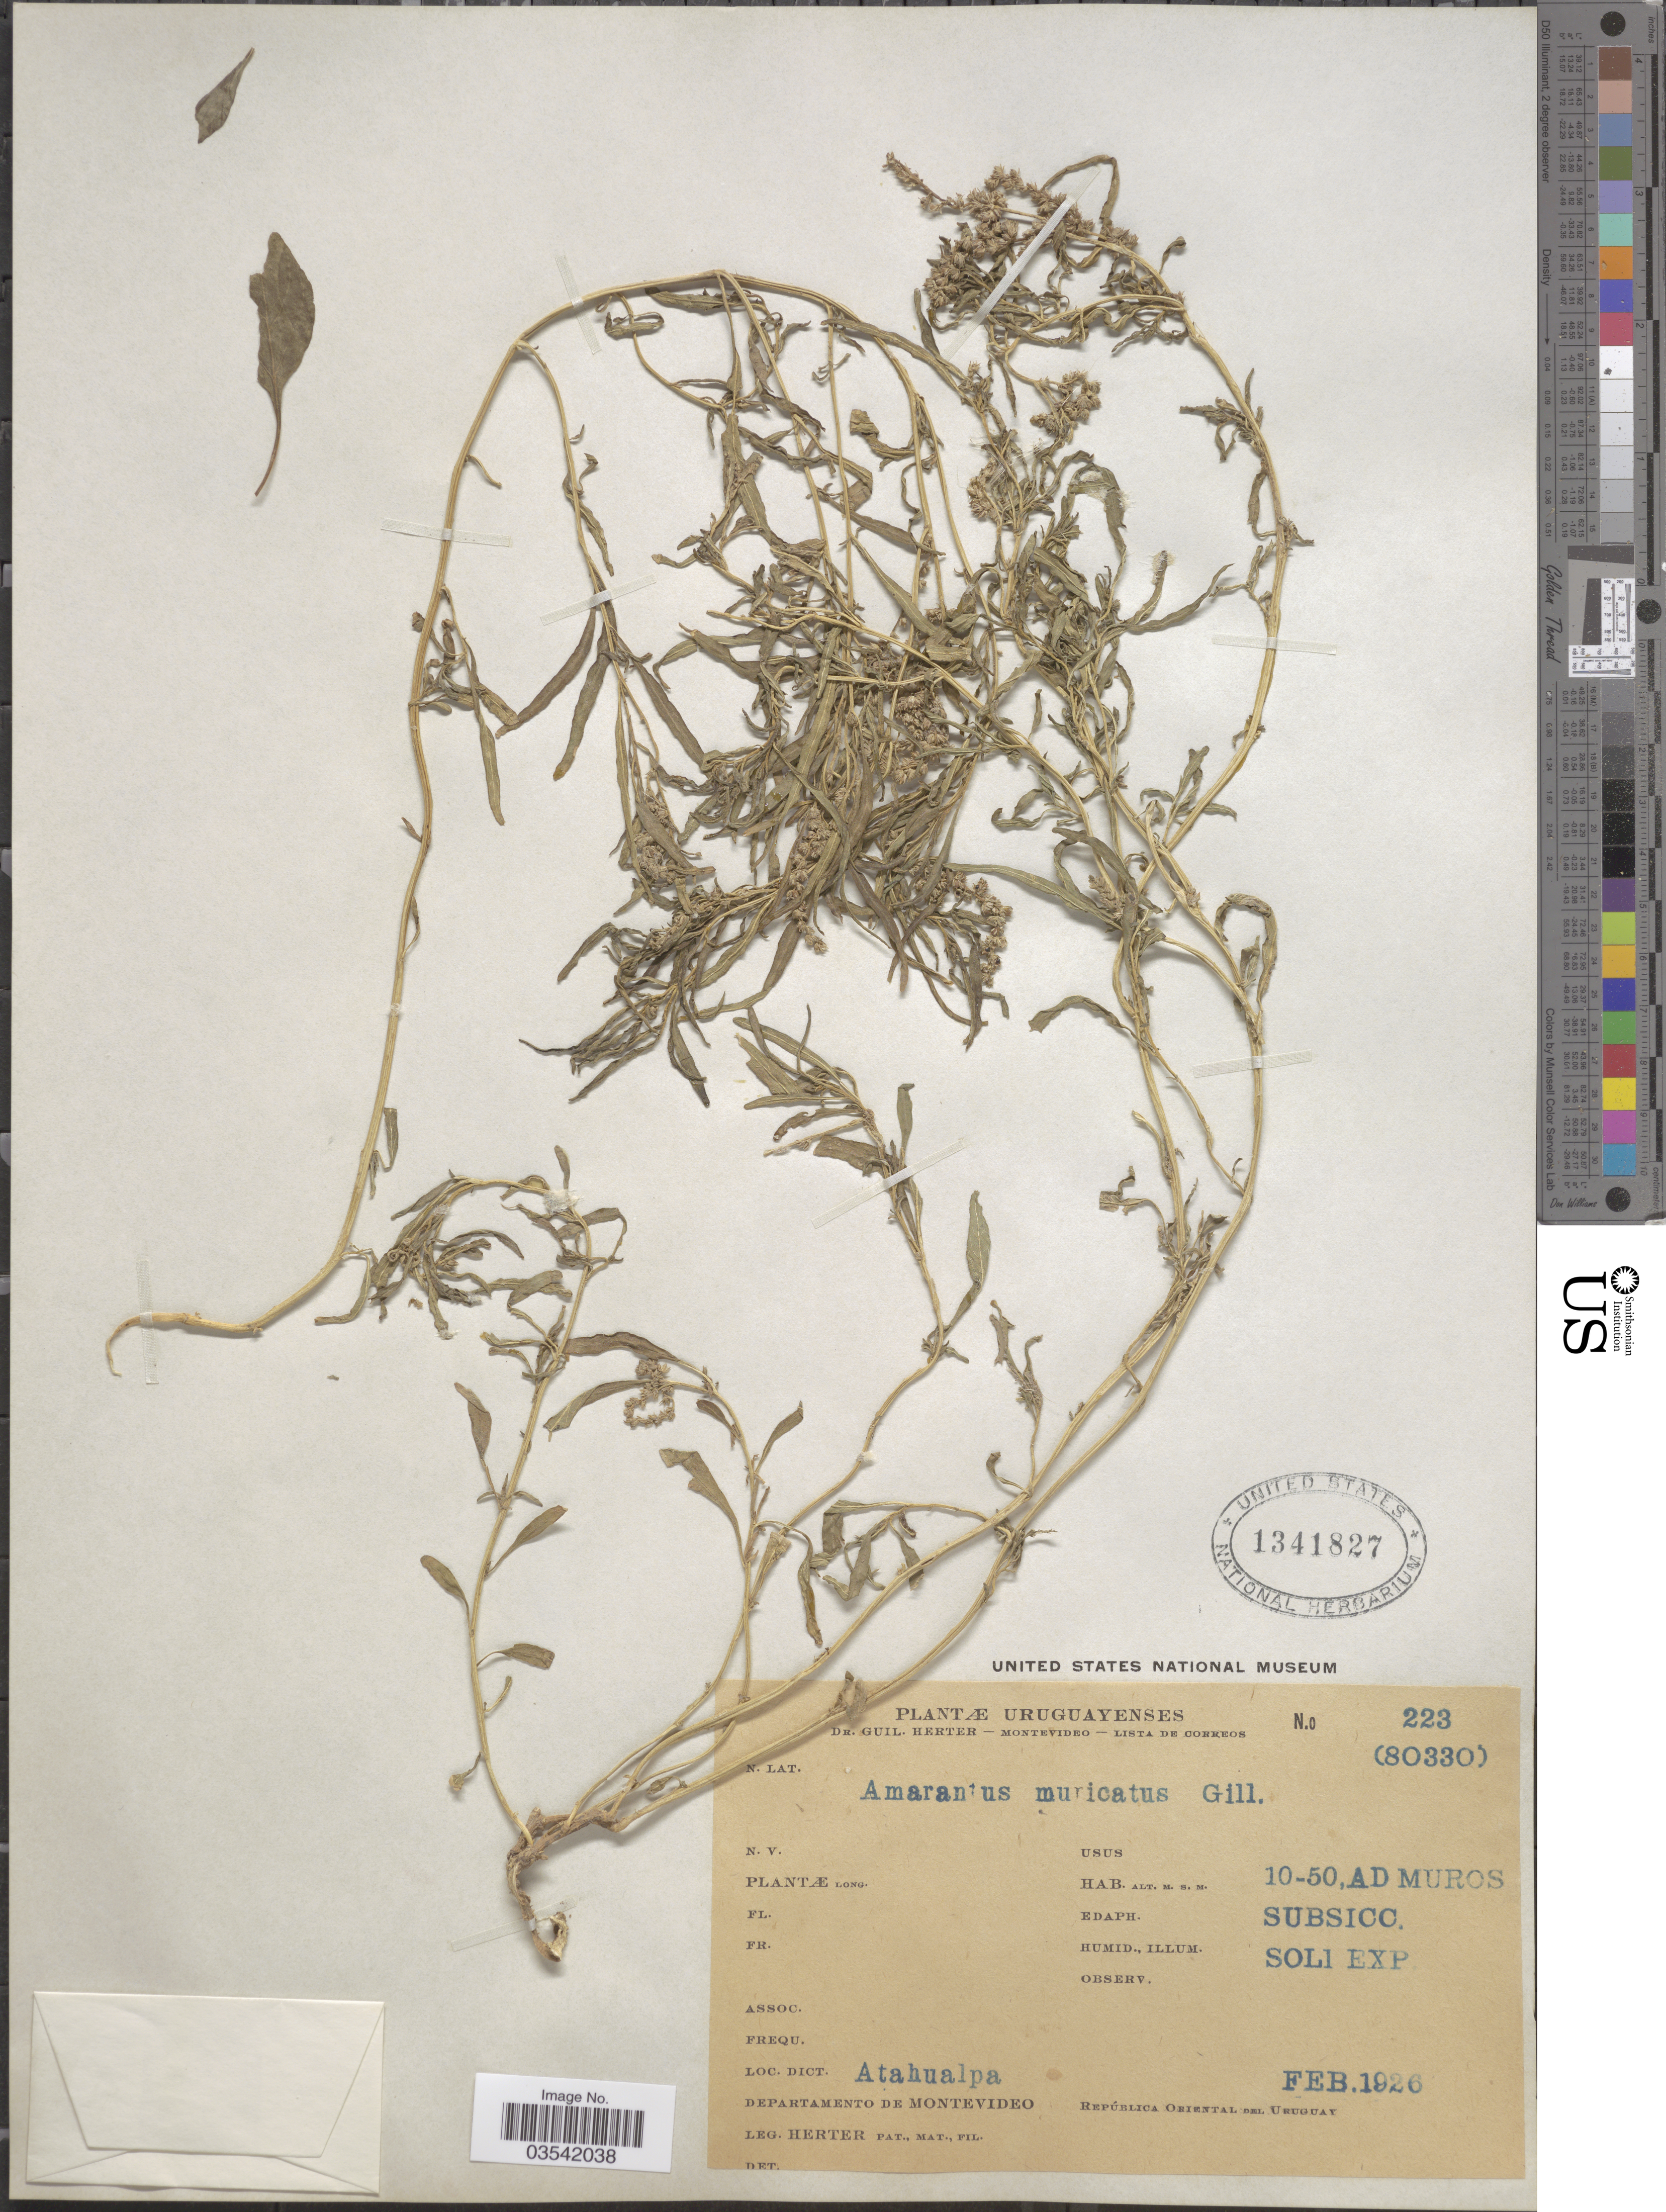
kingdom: Plantae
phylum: Tracheophyta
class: Magnoliopsida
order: Caryophyllales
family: Amaranthaceae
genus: Amaranthus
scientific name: Amaranthus muricatus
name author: (Moq.) Hieron.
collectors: G. Herter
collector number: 233 (80330)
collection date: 1926-02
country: Uruguay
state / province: Montevideo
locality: Atahualpa. Departamento de Montevideo. República Oriental del Uruguay.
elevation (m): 10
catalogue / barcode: US 1341827